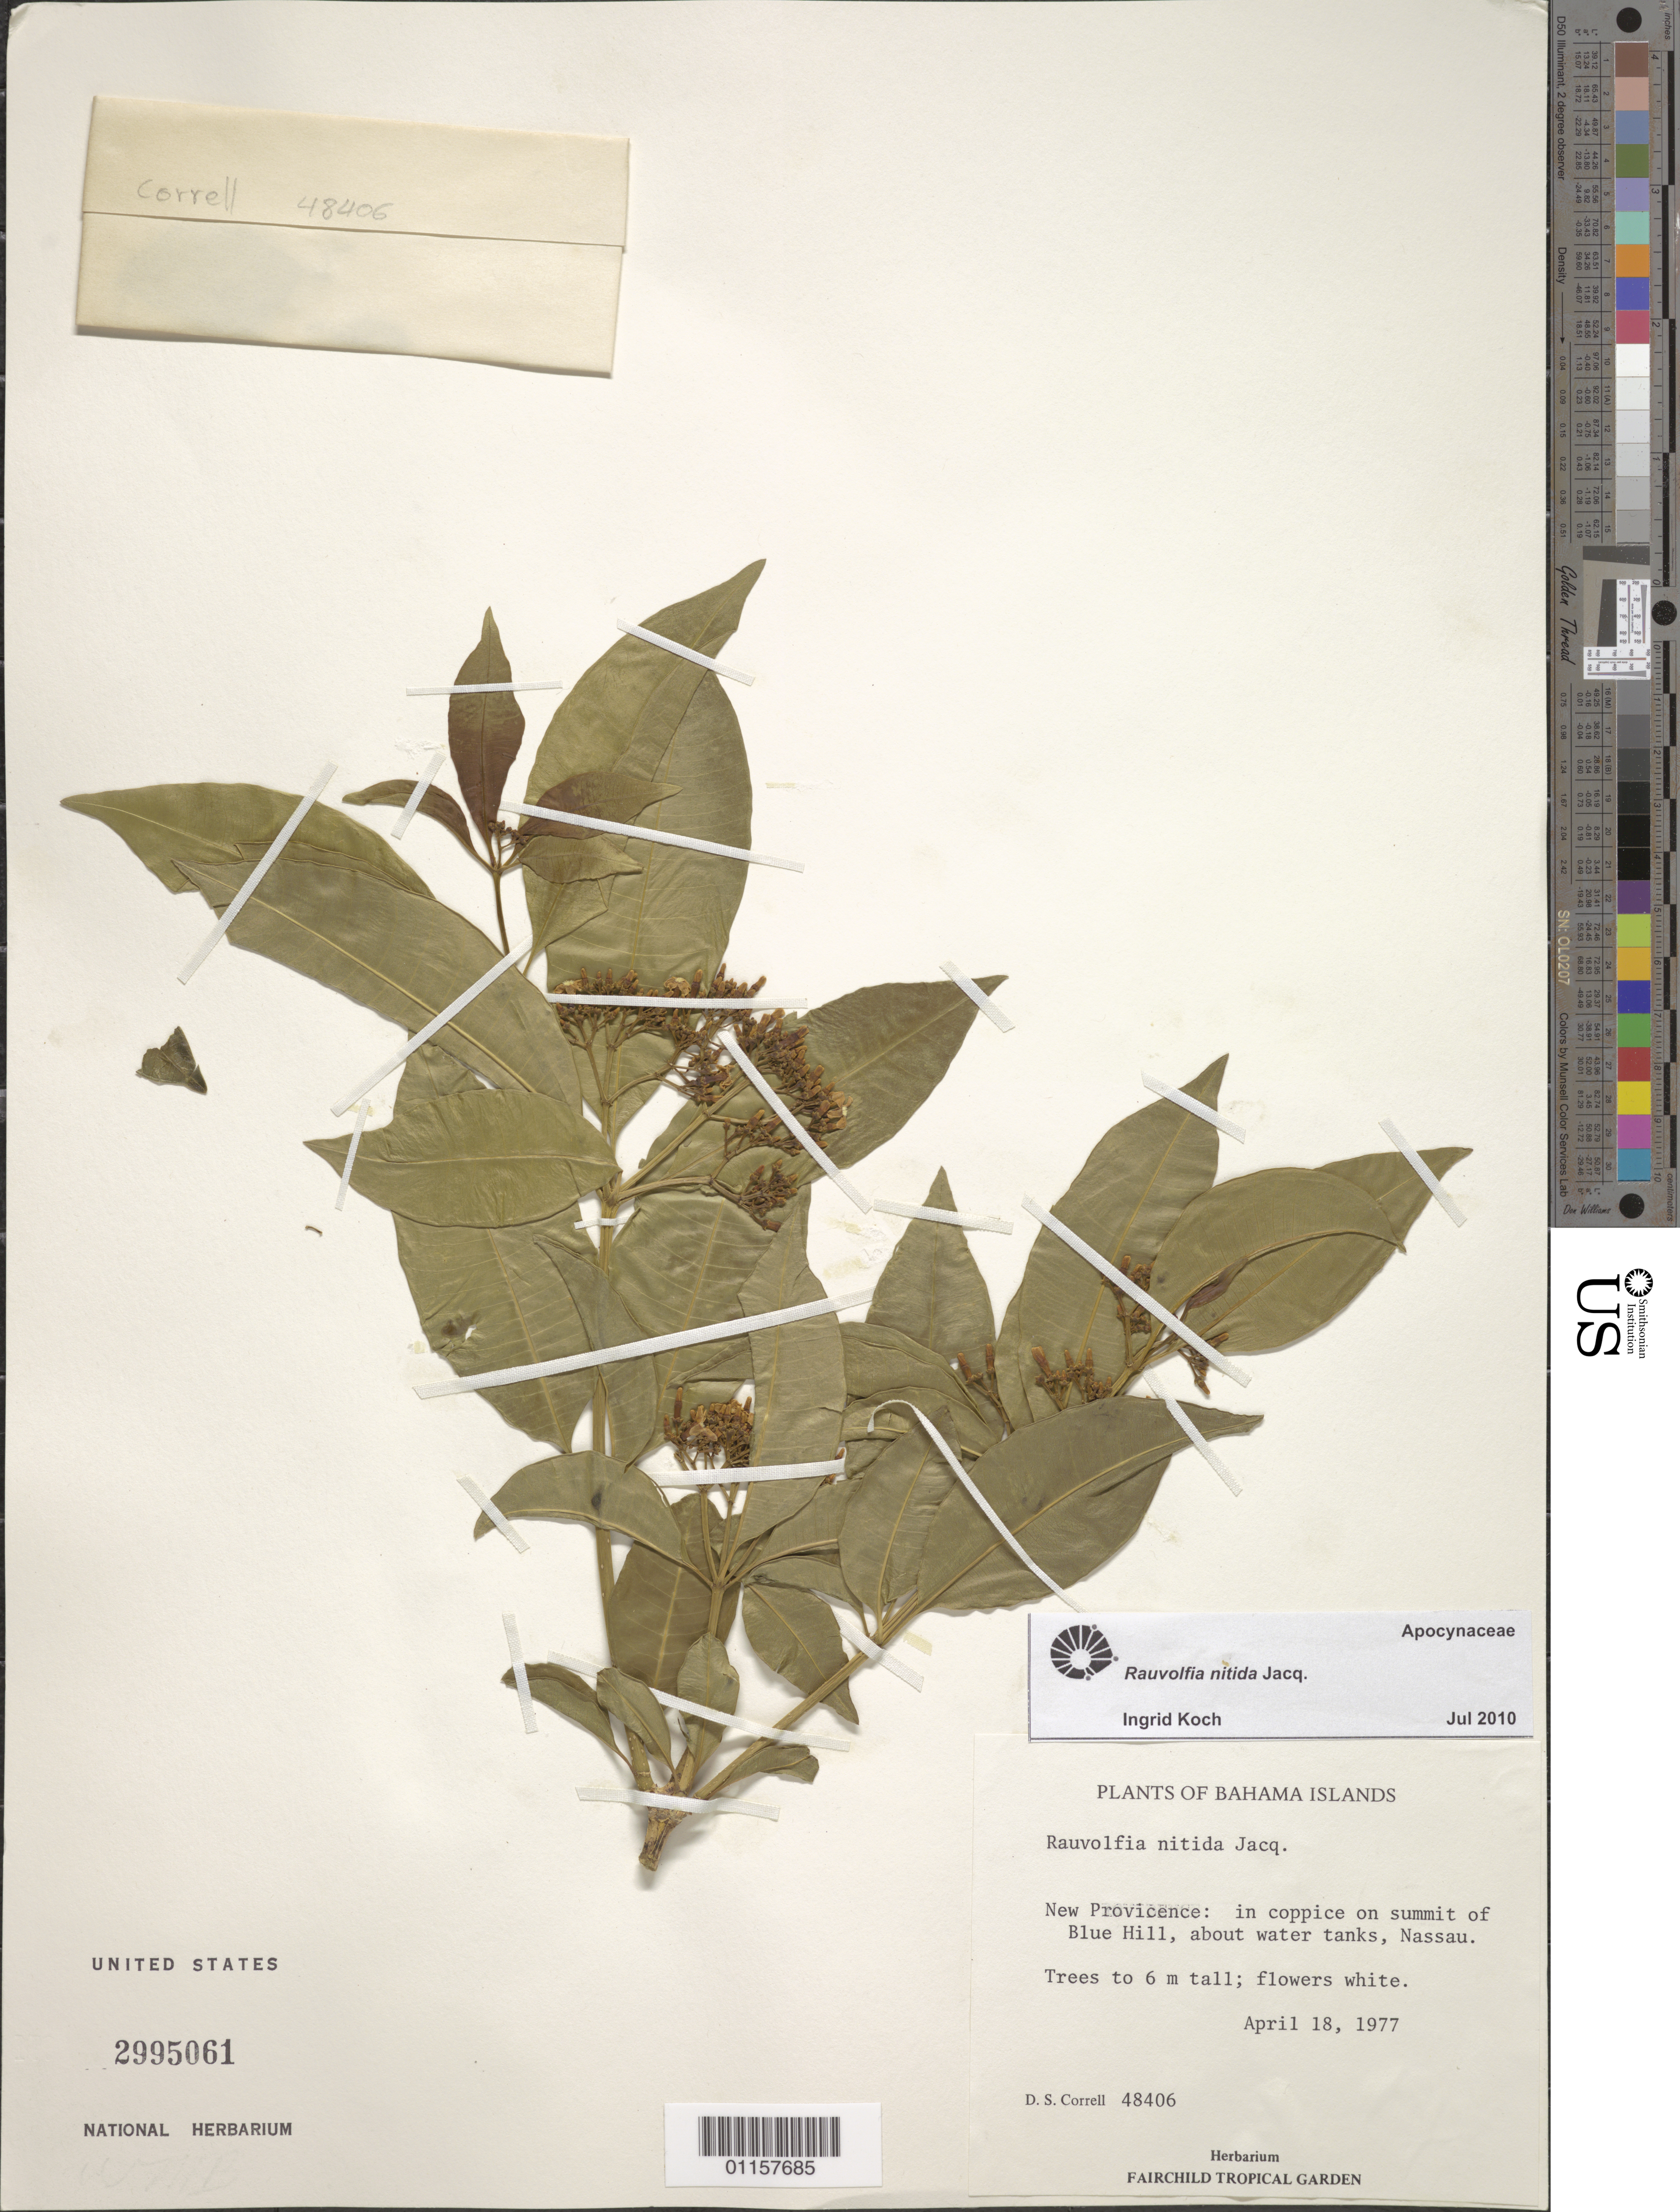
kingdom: Plantae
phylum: Tracheophyta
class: Magnoliopsida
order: Gentianales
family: Apocynaceae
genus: Rauvolfia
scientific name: Rauvolfia nitida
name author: Jacq.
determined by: Koch, I.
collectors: D. S. Correll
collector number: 48406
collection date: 1977-04-18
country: Bahamas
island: New Providence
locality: Nassau, summit of Blue Hill.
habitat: In coppice, about water tanks.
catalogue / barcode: US 2995061